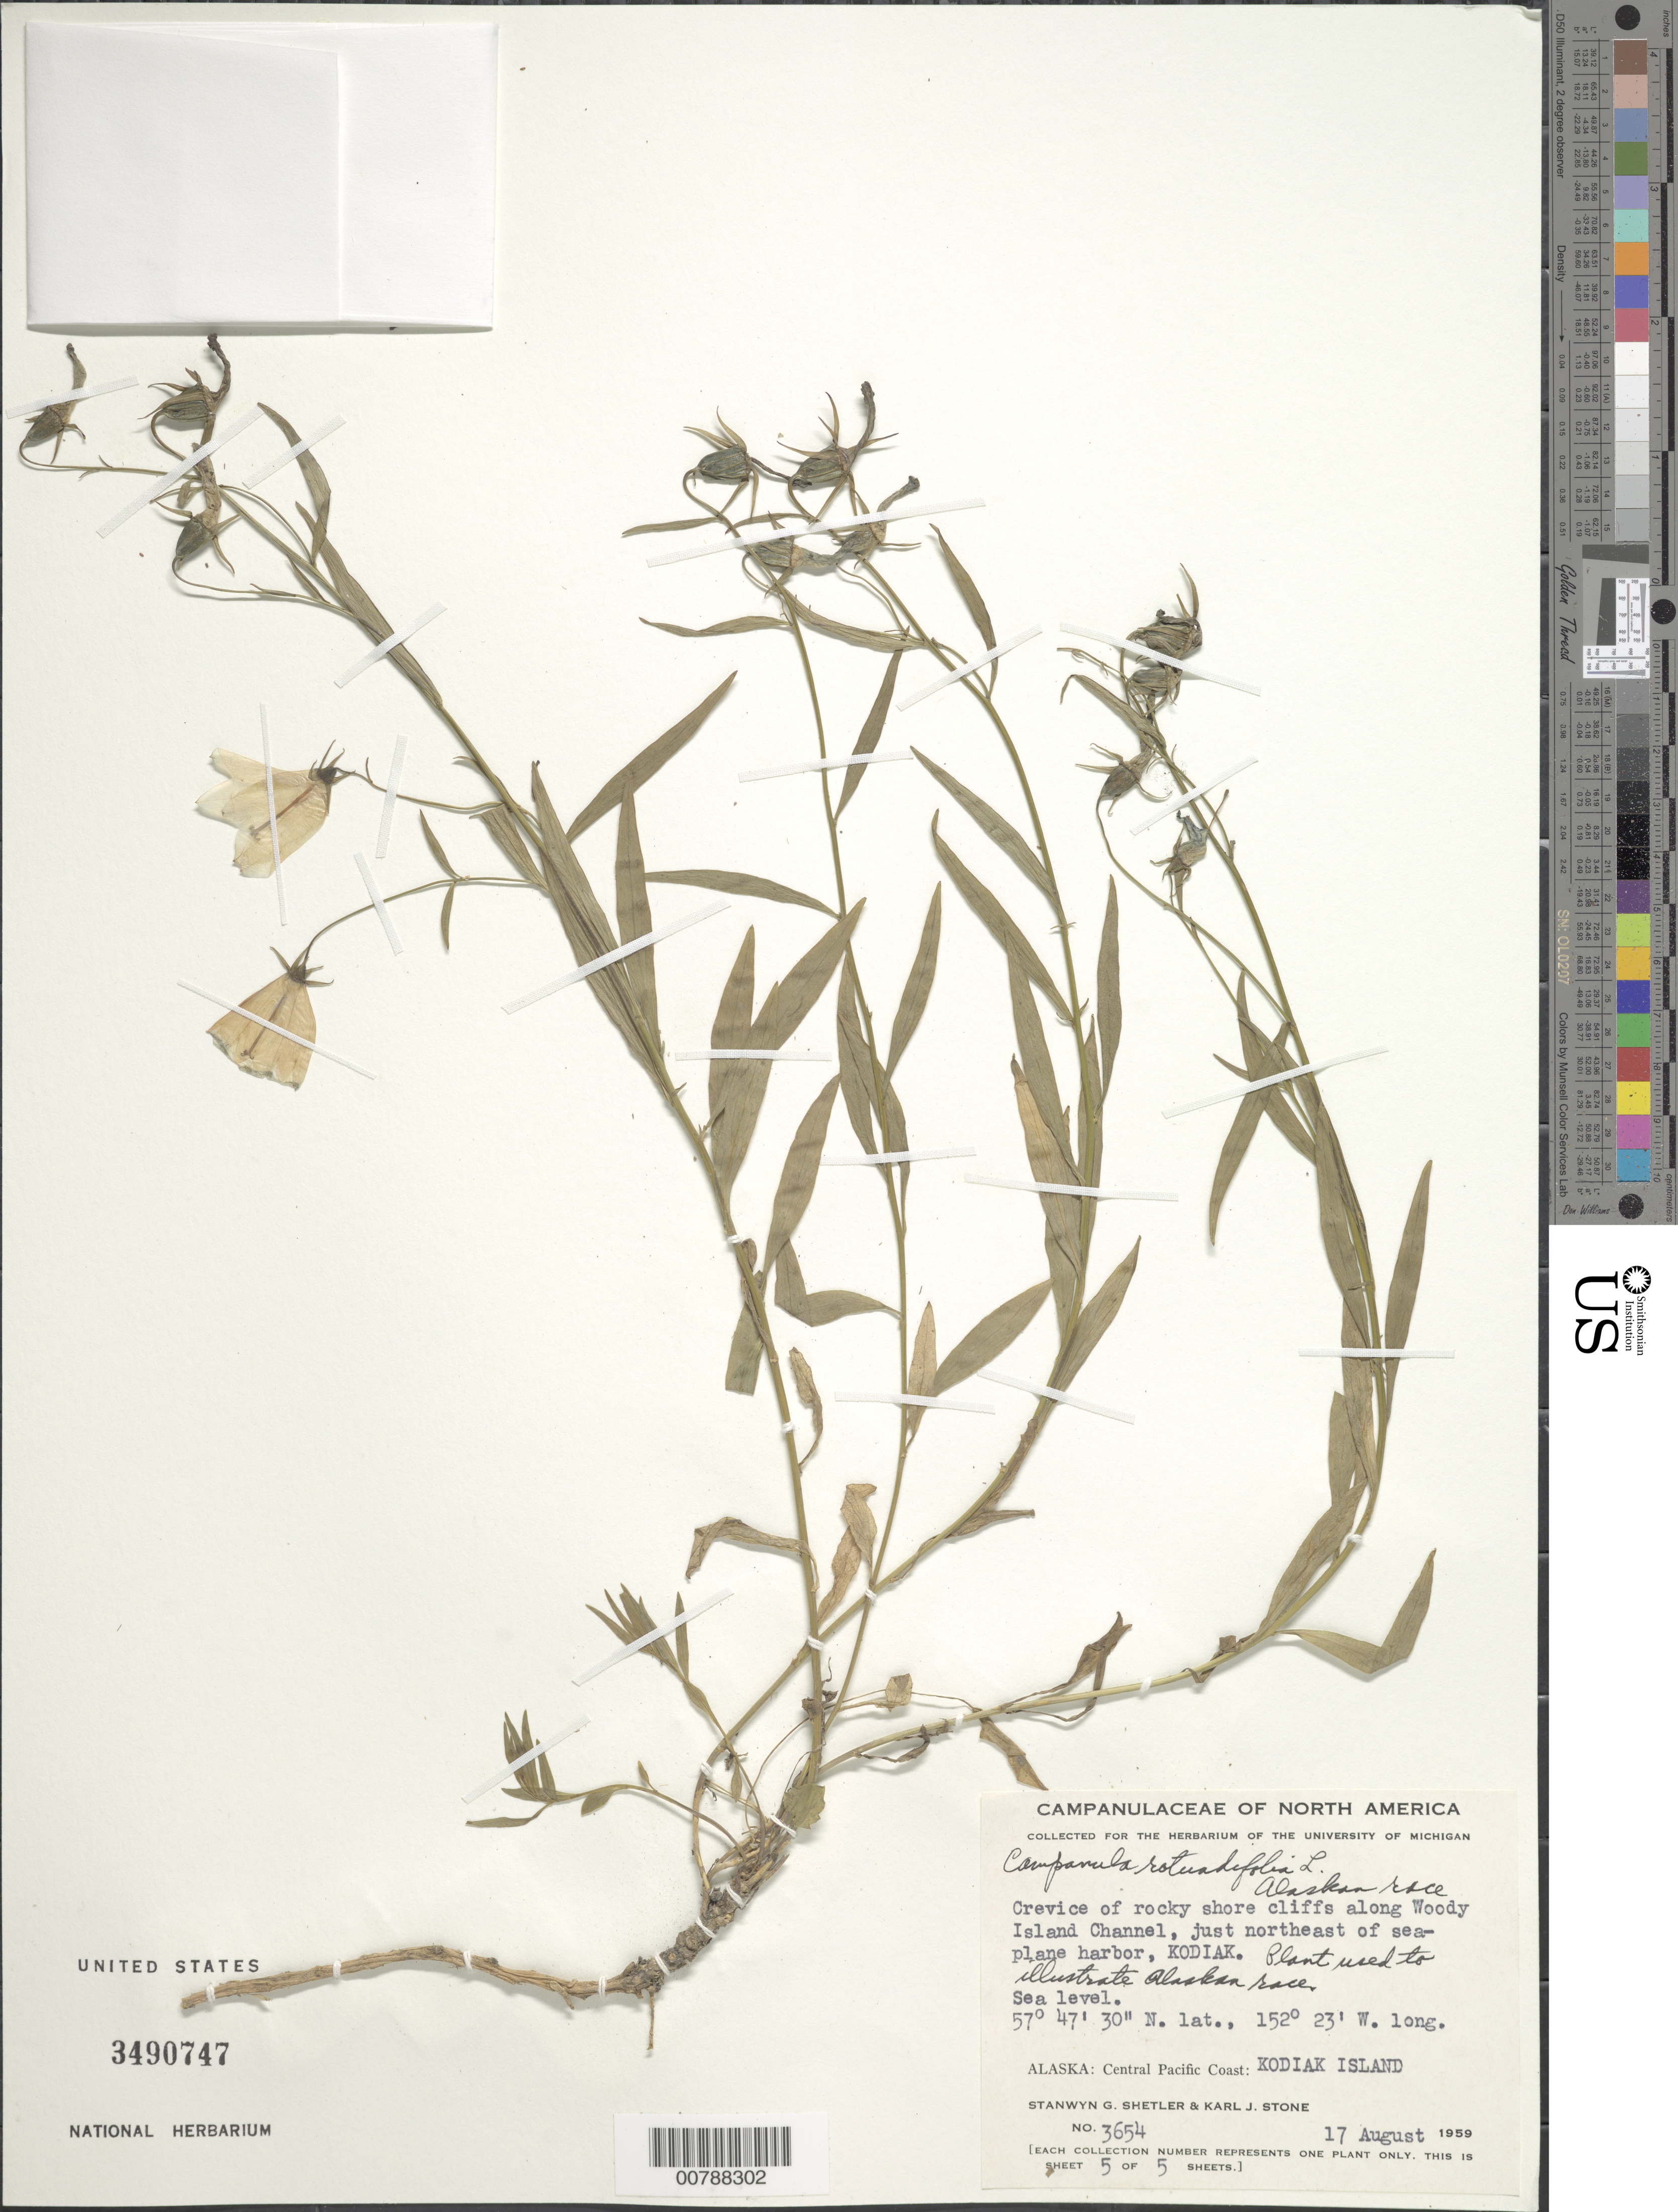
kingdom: Plantae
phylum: Tracheophyta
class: Magnoliopsida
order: Asterales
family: Campanulaceae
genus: Campanula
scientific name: Campanula rotundifolia L. Alaskan race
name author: L.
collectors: S. Shetler & K. J. Stone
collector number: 3654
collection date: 1959-08-17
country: United States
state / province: Alaska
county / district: Kodiak Island Division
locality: Kodiak Island. Along Woody Island Channel, just northeast of seaplane harbor, Kodiak.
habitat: Crevice of rocky shore cliffs.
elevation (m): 0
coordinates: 57 47' 30" N, 152 23' W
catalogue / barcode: US 3490747